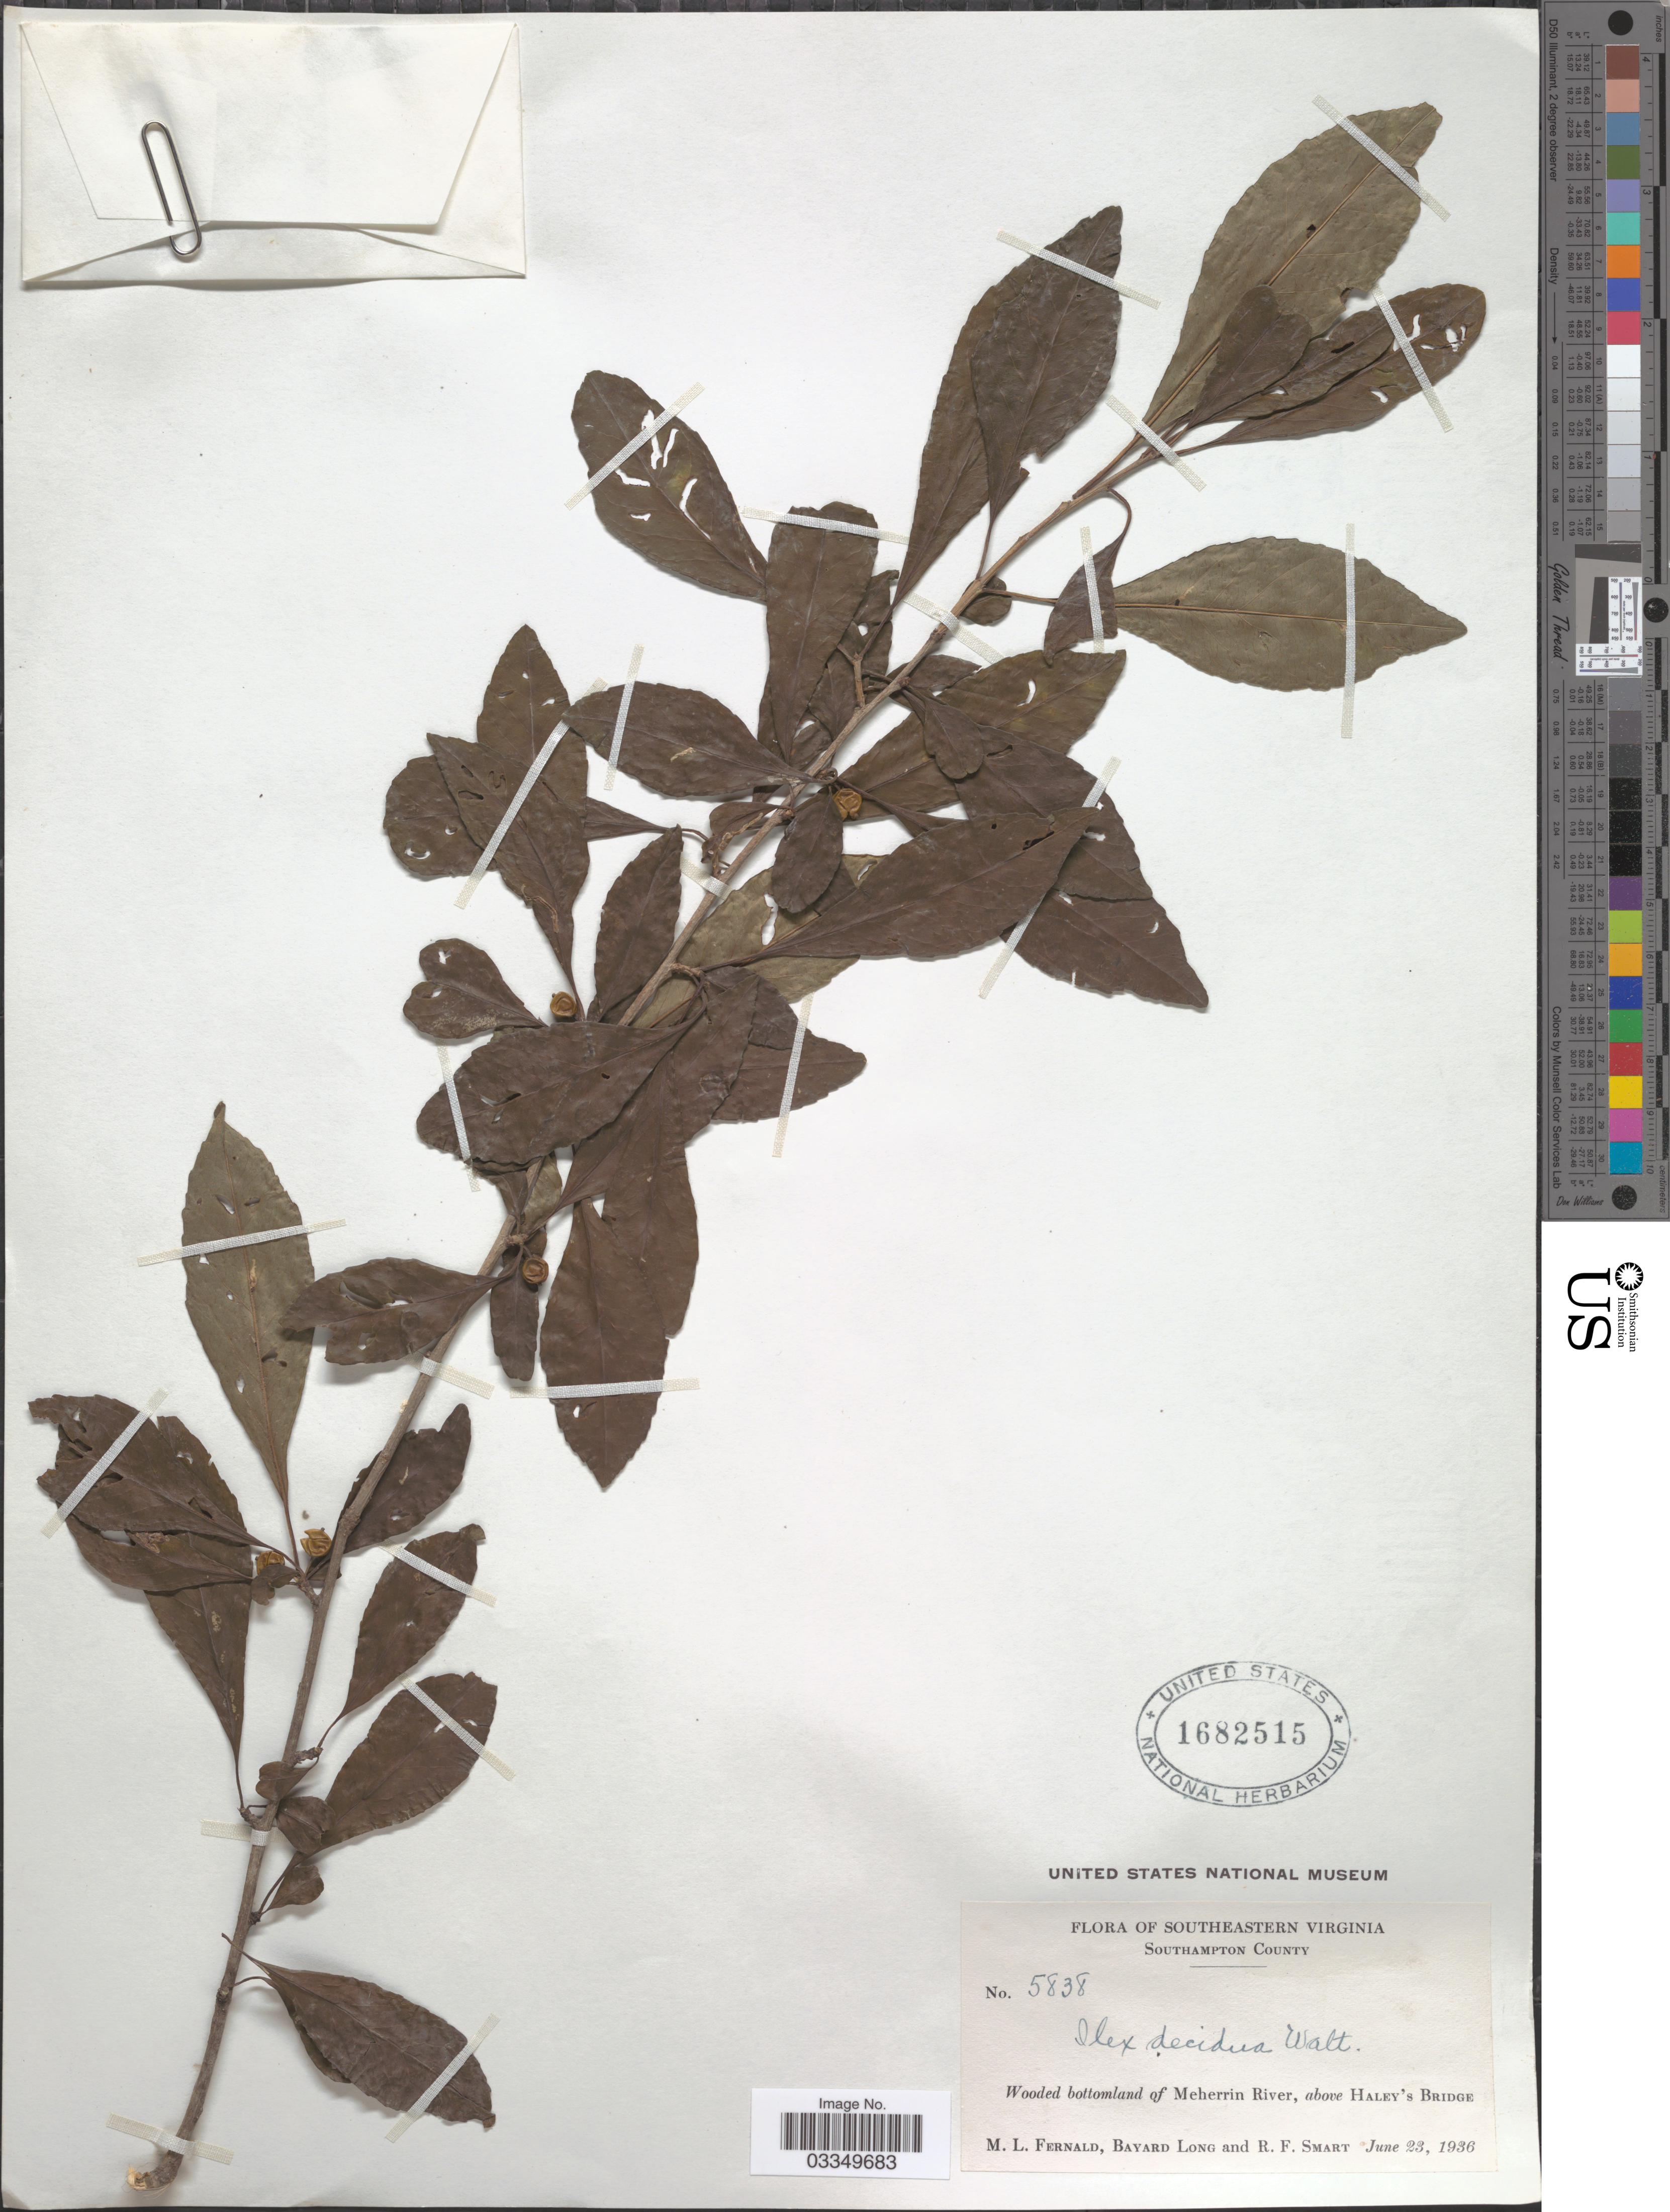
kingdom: Plantae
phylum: Tracheophyta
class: Magnoliopsida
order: Aquifoliales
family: Aquifoliaceae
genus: Ilex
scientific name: Ilex decidua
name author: Walter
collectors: M. L. Fernald, B. Long & R. Smart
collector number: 5838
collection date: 1936-06-23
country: United States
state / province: Virginia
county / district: Southampton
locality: Southeastern Virginia. Southampton County. Meherrin River, above Haley's Bridge.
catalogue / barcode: US 1682515